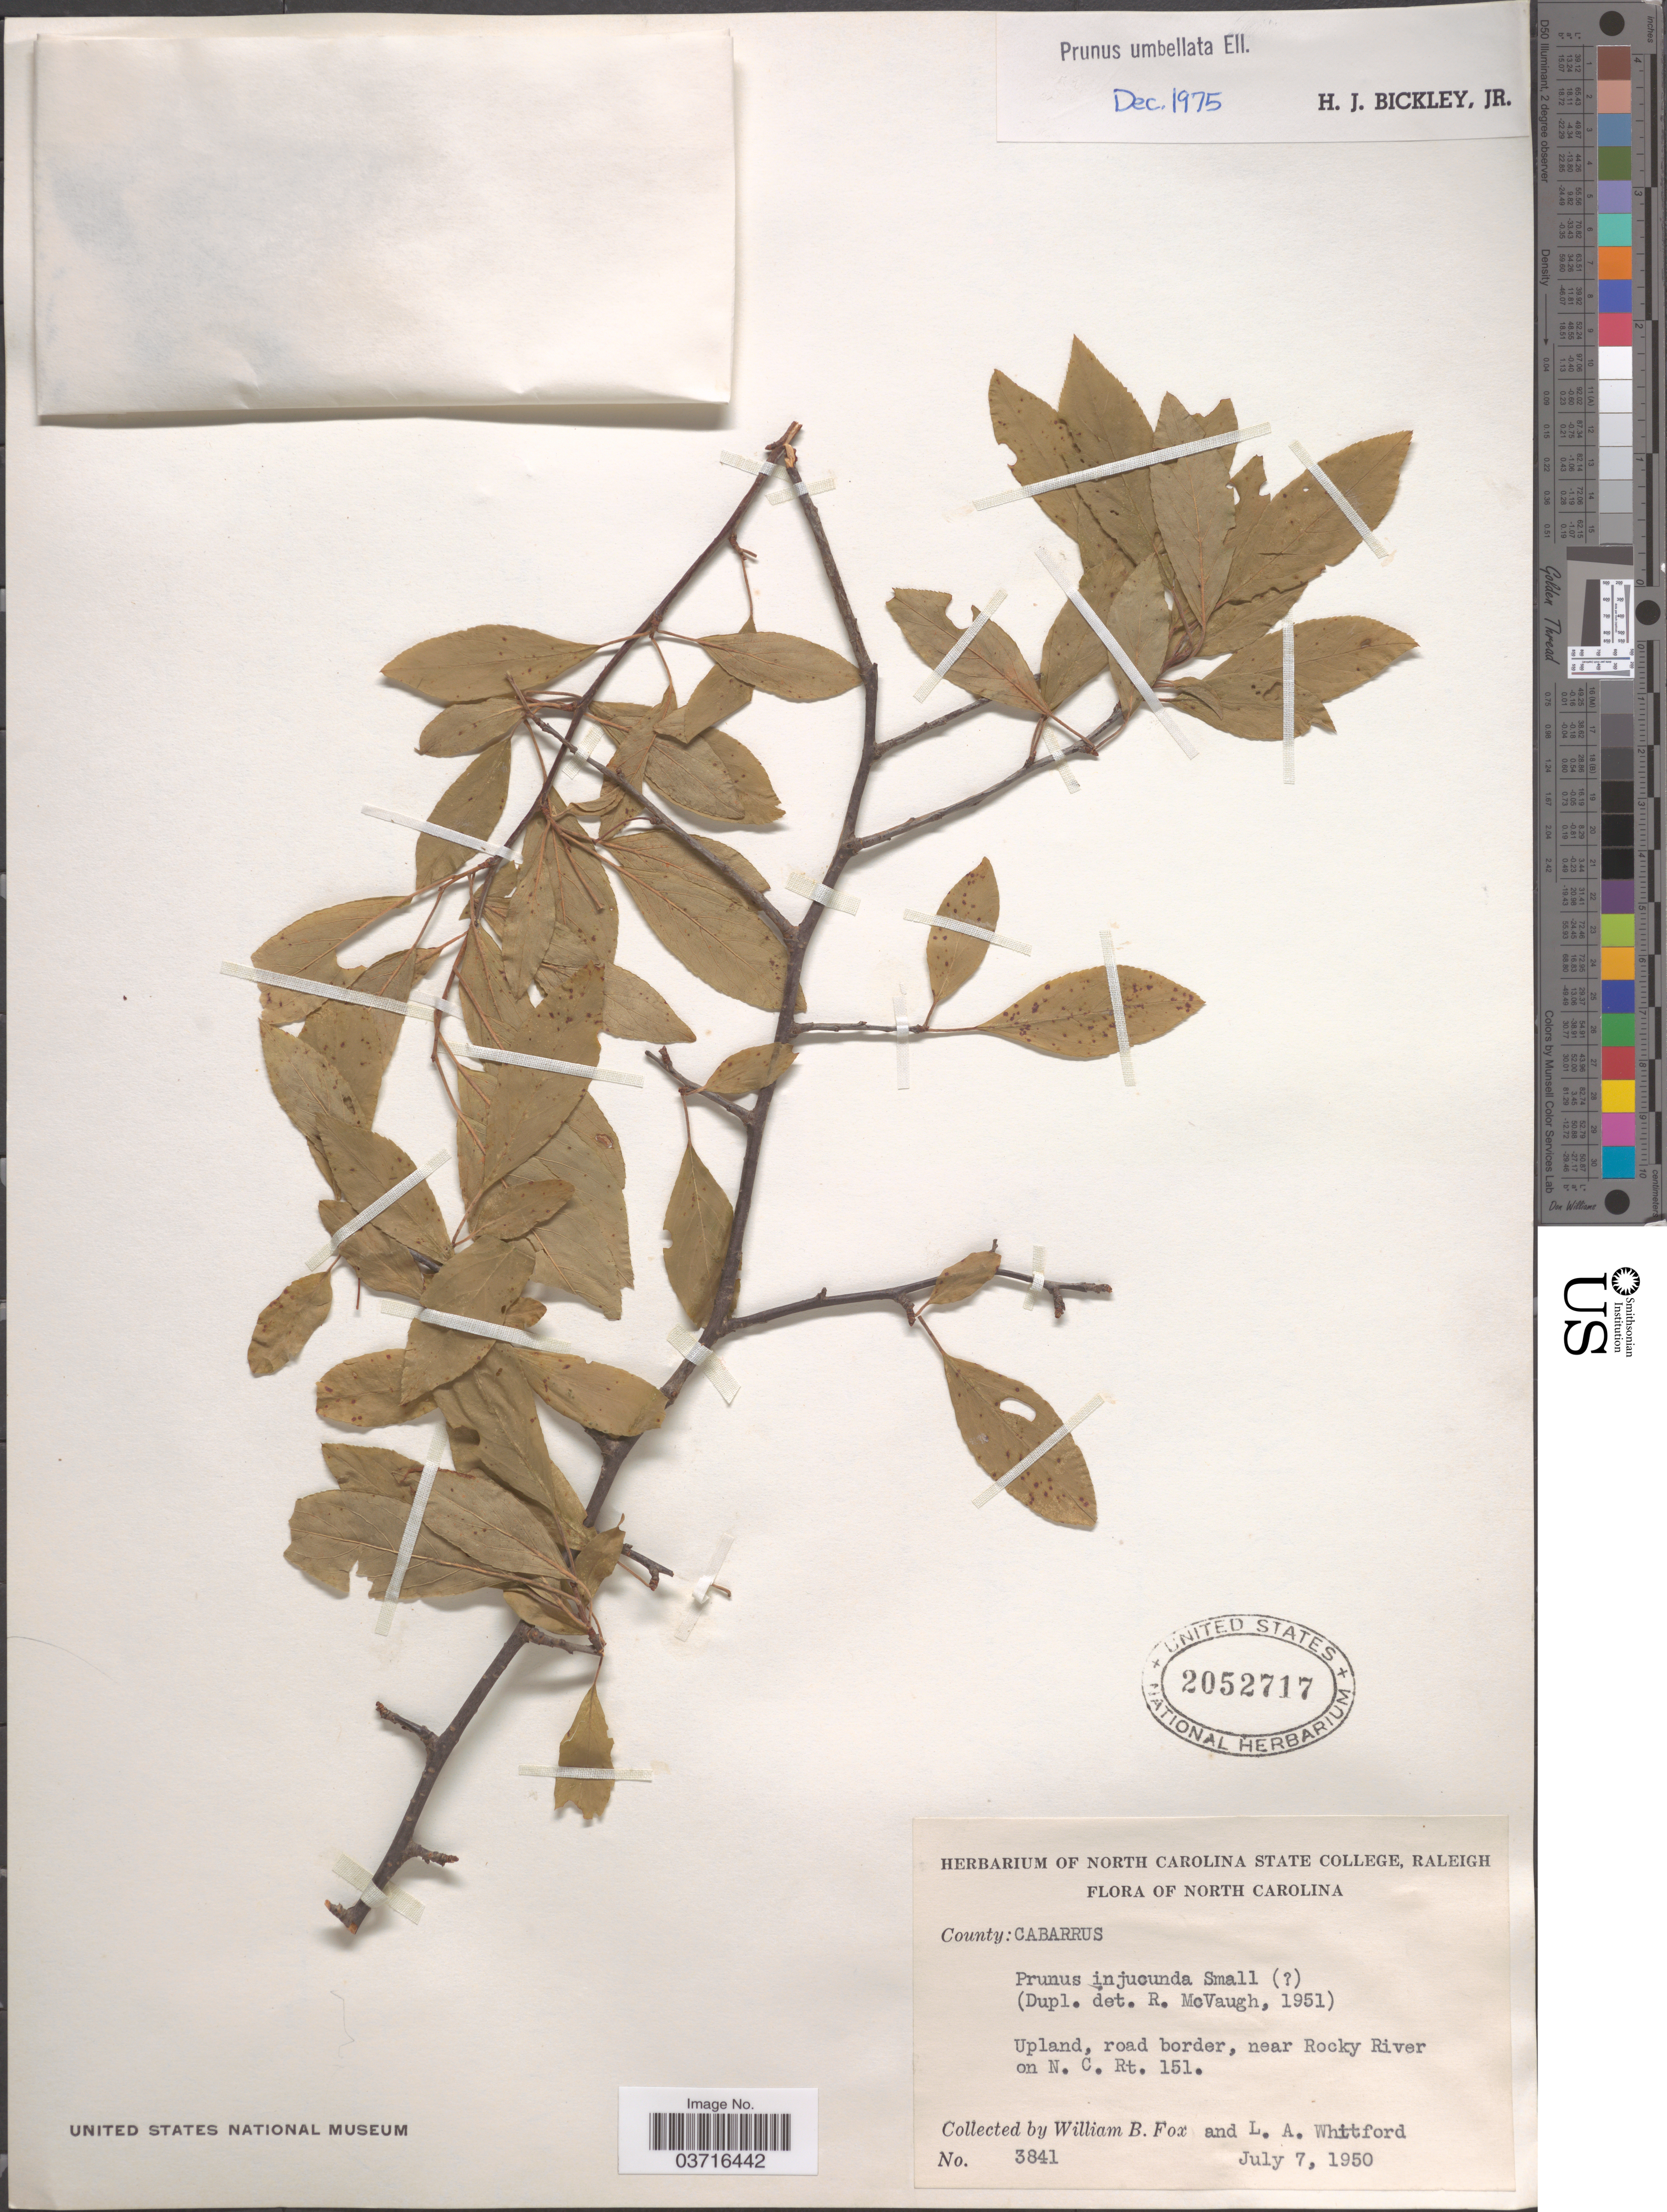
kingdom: Plantae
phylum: Tracheophyta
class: Magnoliopsida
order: Rosales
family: Rosaceae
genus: Prunus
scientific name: Prunus umbellata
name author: Elliott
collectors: W. B. Fox & L. Whitford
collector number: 3841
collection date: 1950-07-07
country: United States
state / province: North Carolina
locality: County: Cabarrus. Upland, road border, near Rocky River on N. C. Rt. 151.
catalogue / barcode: US 2052717